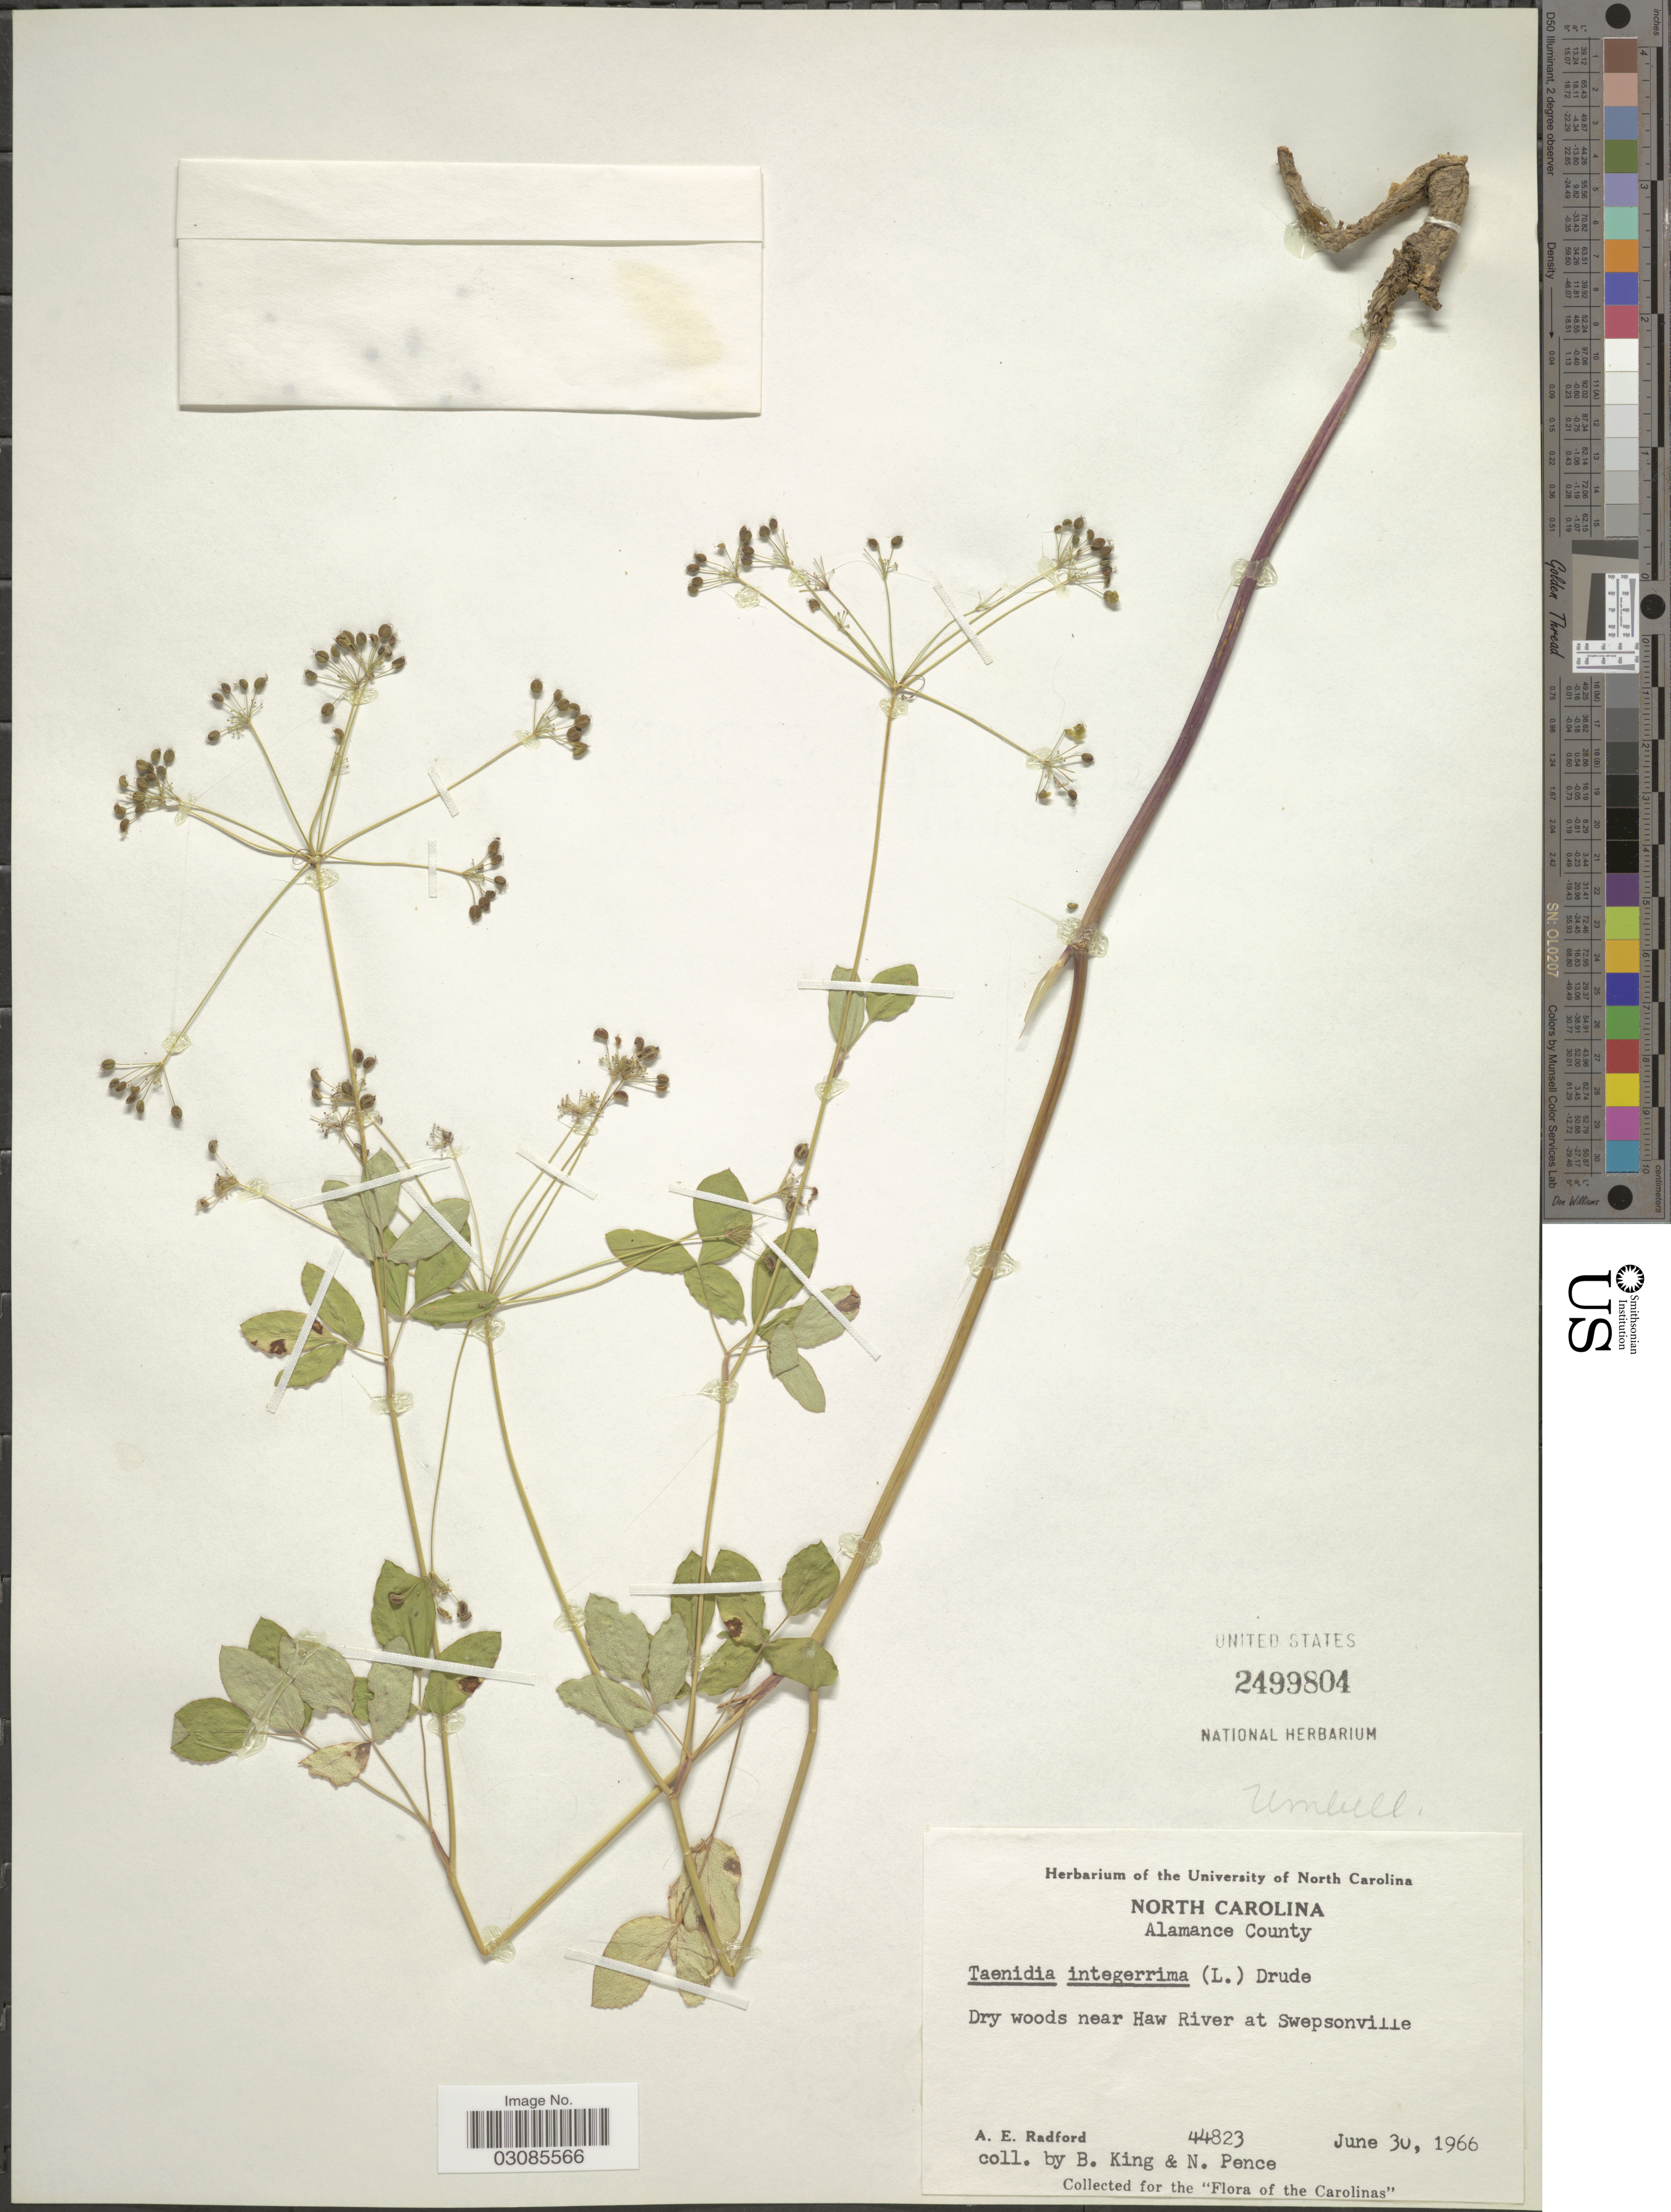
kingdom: Plantae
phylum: Tracheophyta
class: Magnoliopsida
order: Apiales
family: Apiaceae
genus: Taenidia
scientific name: Taenidia integerrima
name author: (L.) Drude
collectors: A. E. Radford, B. King & N. Pence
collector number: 44823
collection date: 1966-06-30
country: United States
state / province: North Carolina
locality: Alamance County. Dry woods near Haw River at Swepsonville.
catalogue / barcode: US 2499804